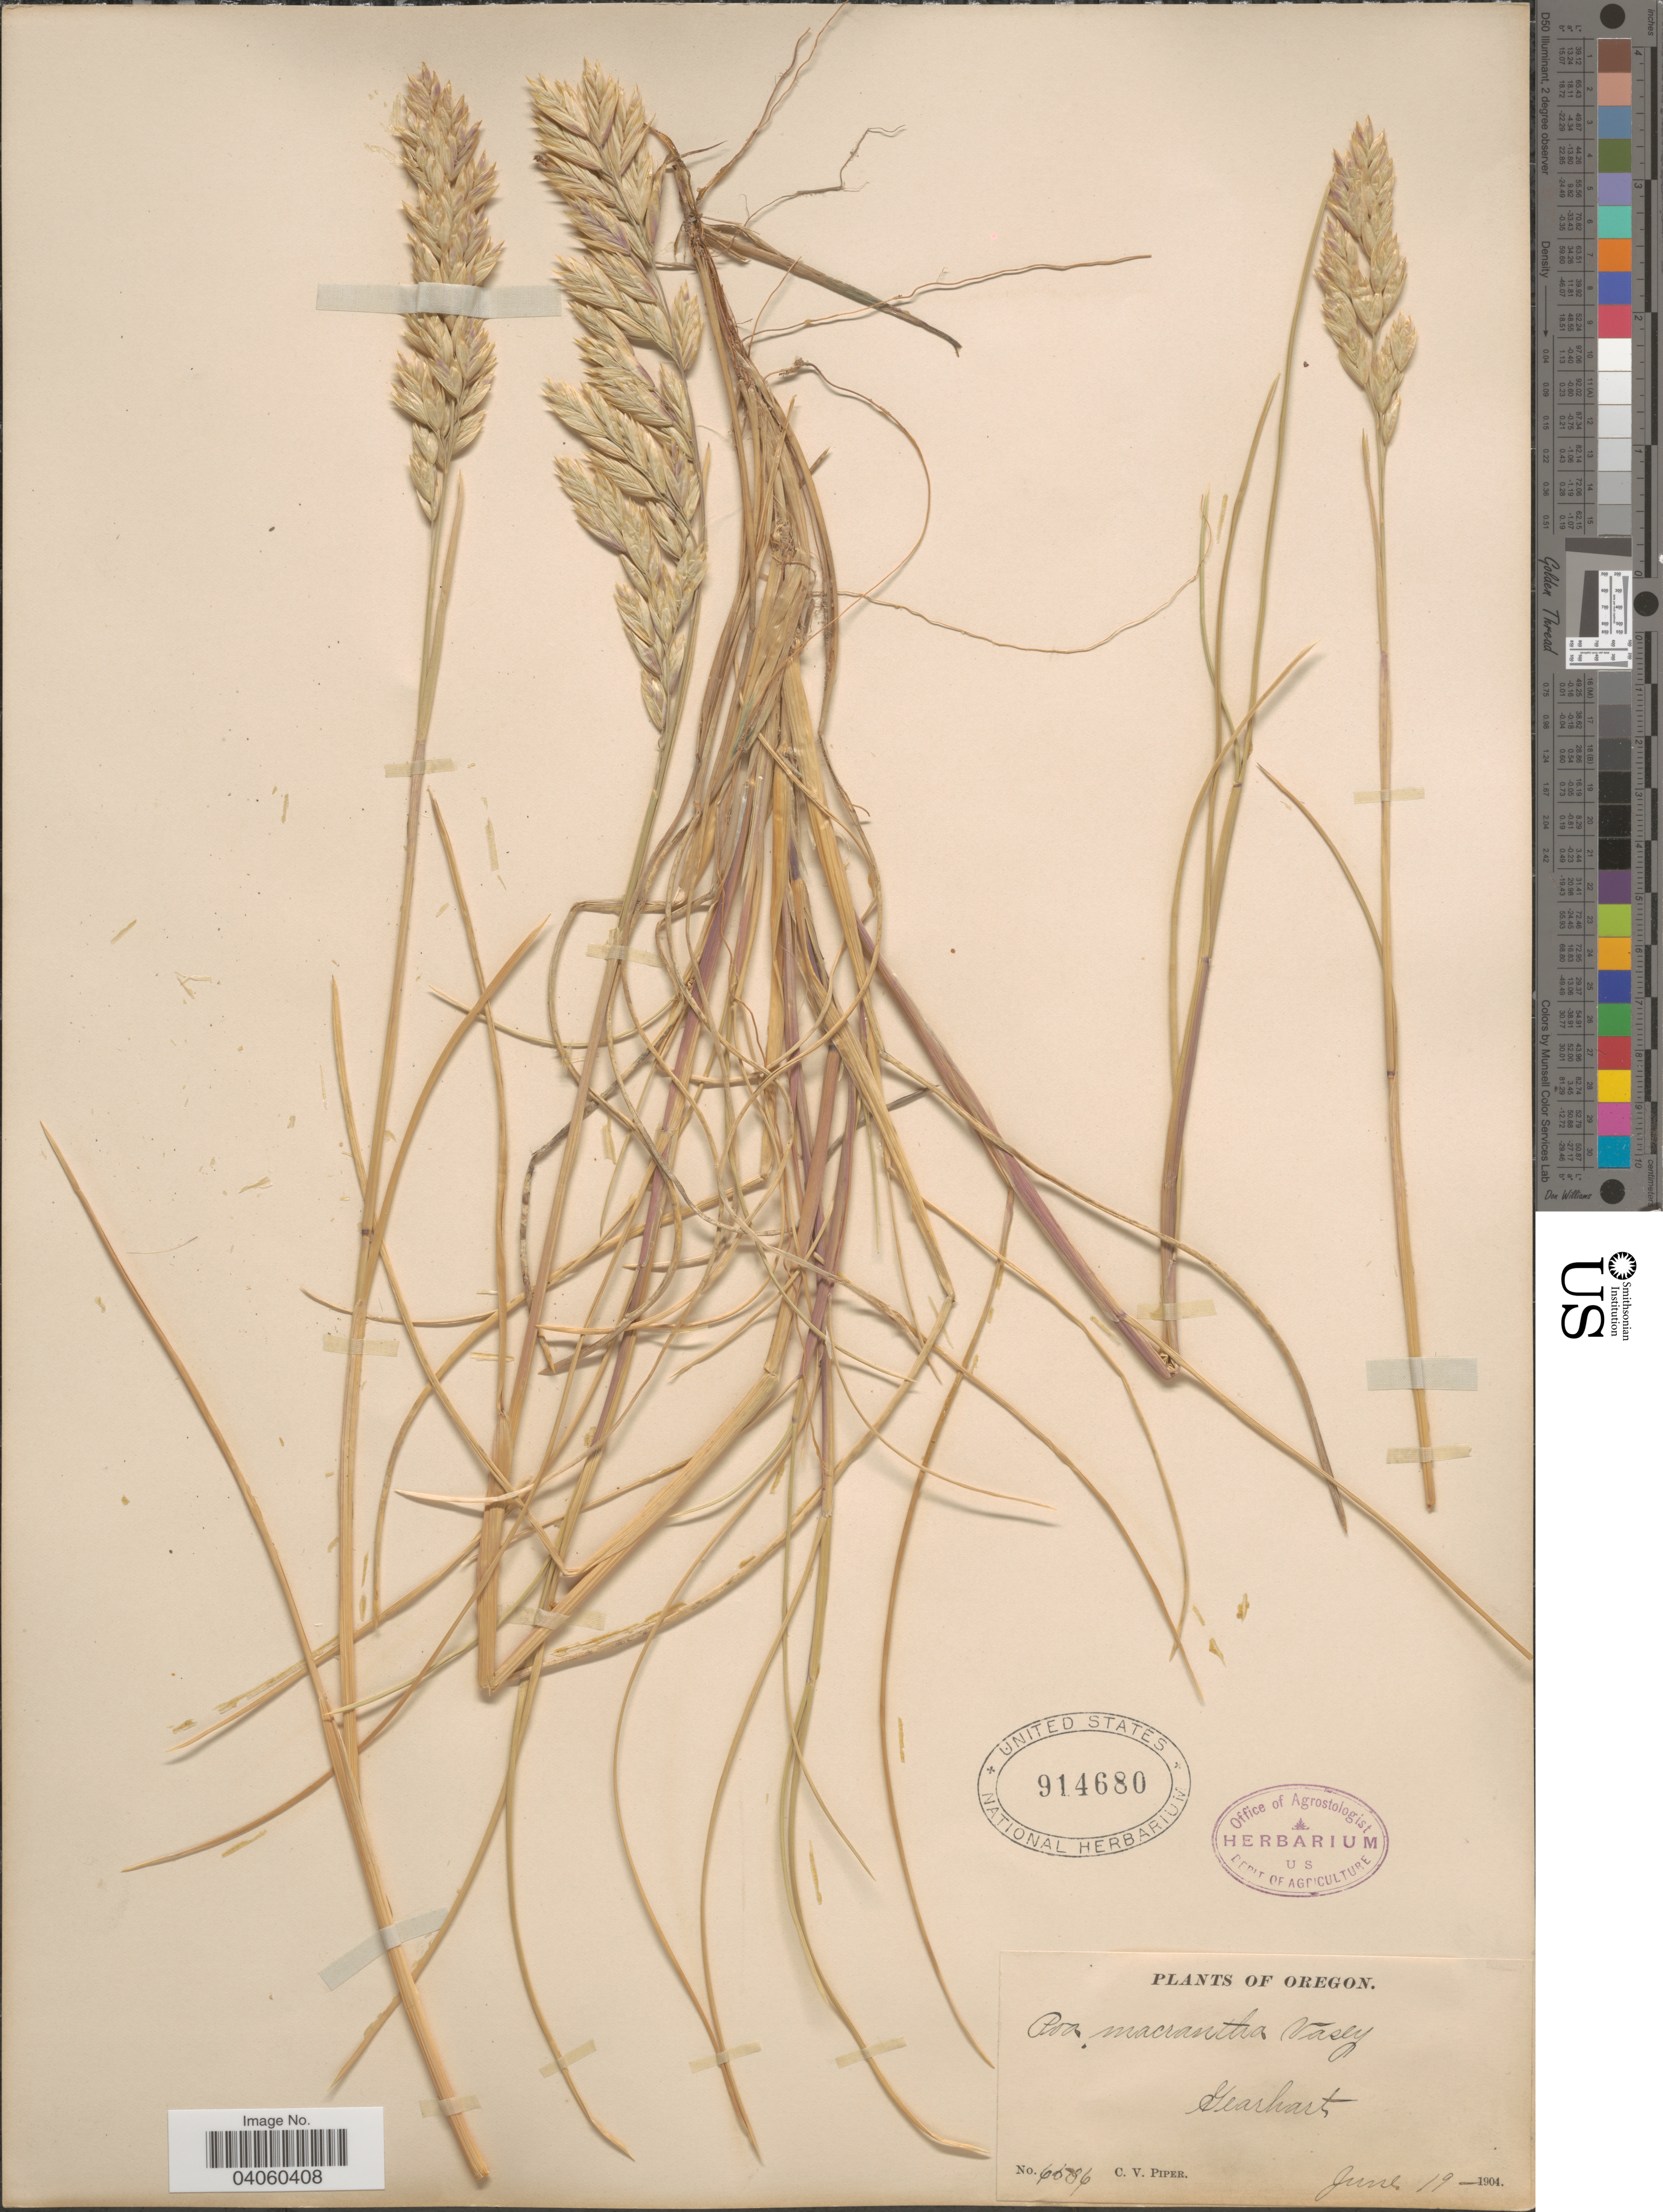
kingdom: Plantae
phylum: Tracheophyta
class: Liliopsida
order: Poales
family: Poaceae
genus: Poa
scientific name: Poa macrantha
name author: Vasey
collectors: C. V. Piper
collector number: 6636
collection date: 1904-06-19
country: United States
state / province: Oregon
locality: Gearhart.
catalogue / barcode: US 914680